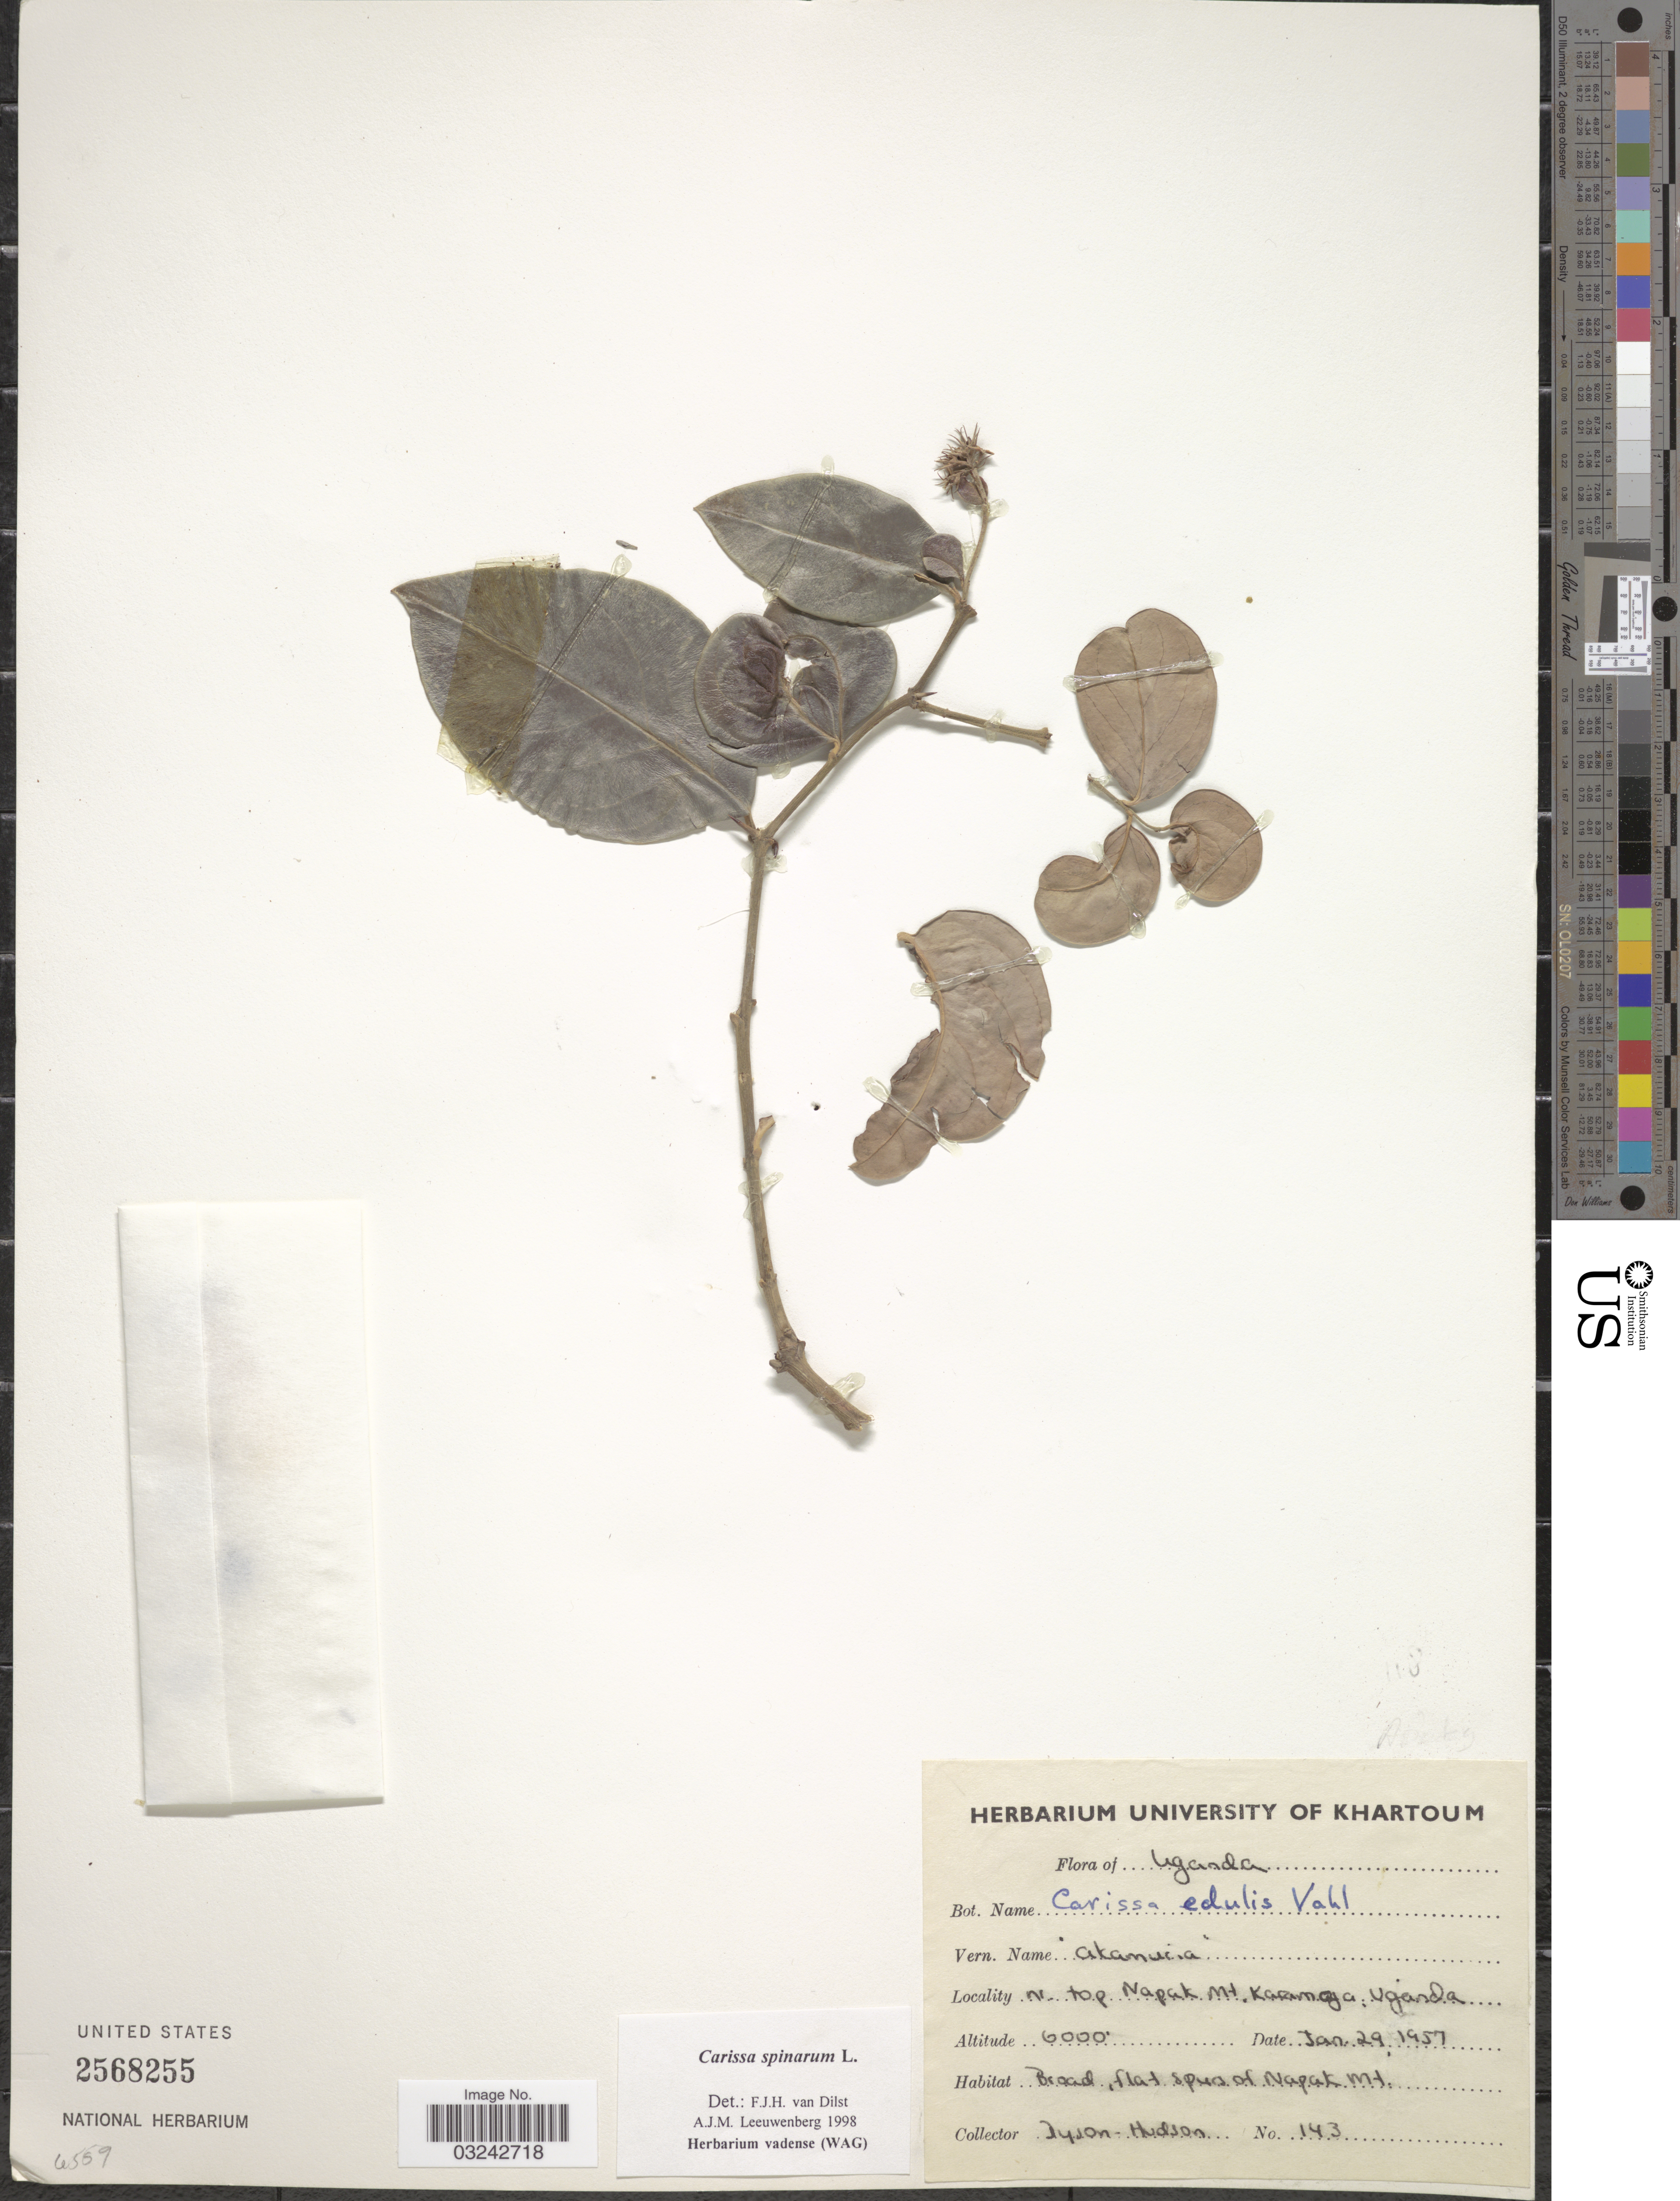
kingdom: Plantae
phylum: Tracheophyta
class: Magnoliopsida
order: Gentianales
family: Apocynaceae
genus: Carissa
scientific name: Carissa spinarum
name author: L.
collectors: Dyson-Hudson, --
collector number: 143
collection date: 1957-01-29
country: Uganda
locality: Nr. top Napak Mt. Karamoja.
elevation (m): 1829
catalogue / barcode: US 2568255